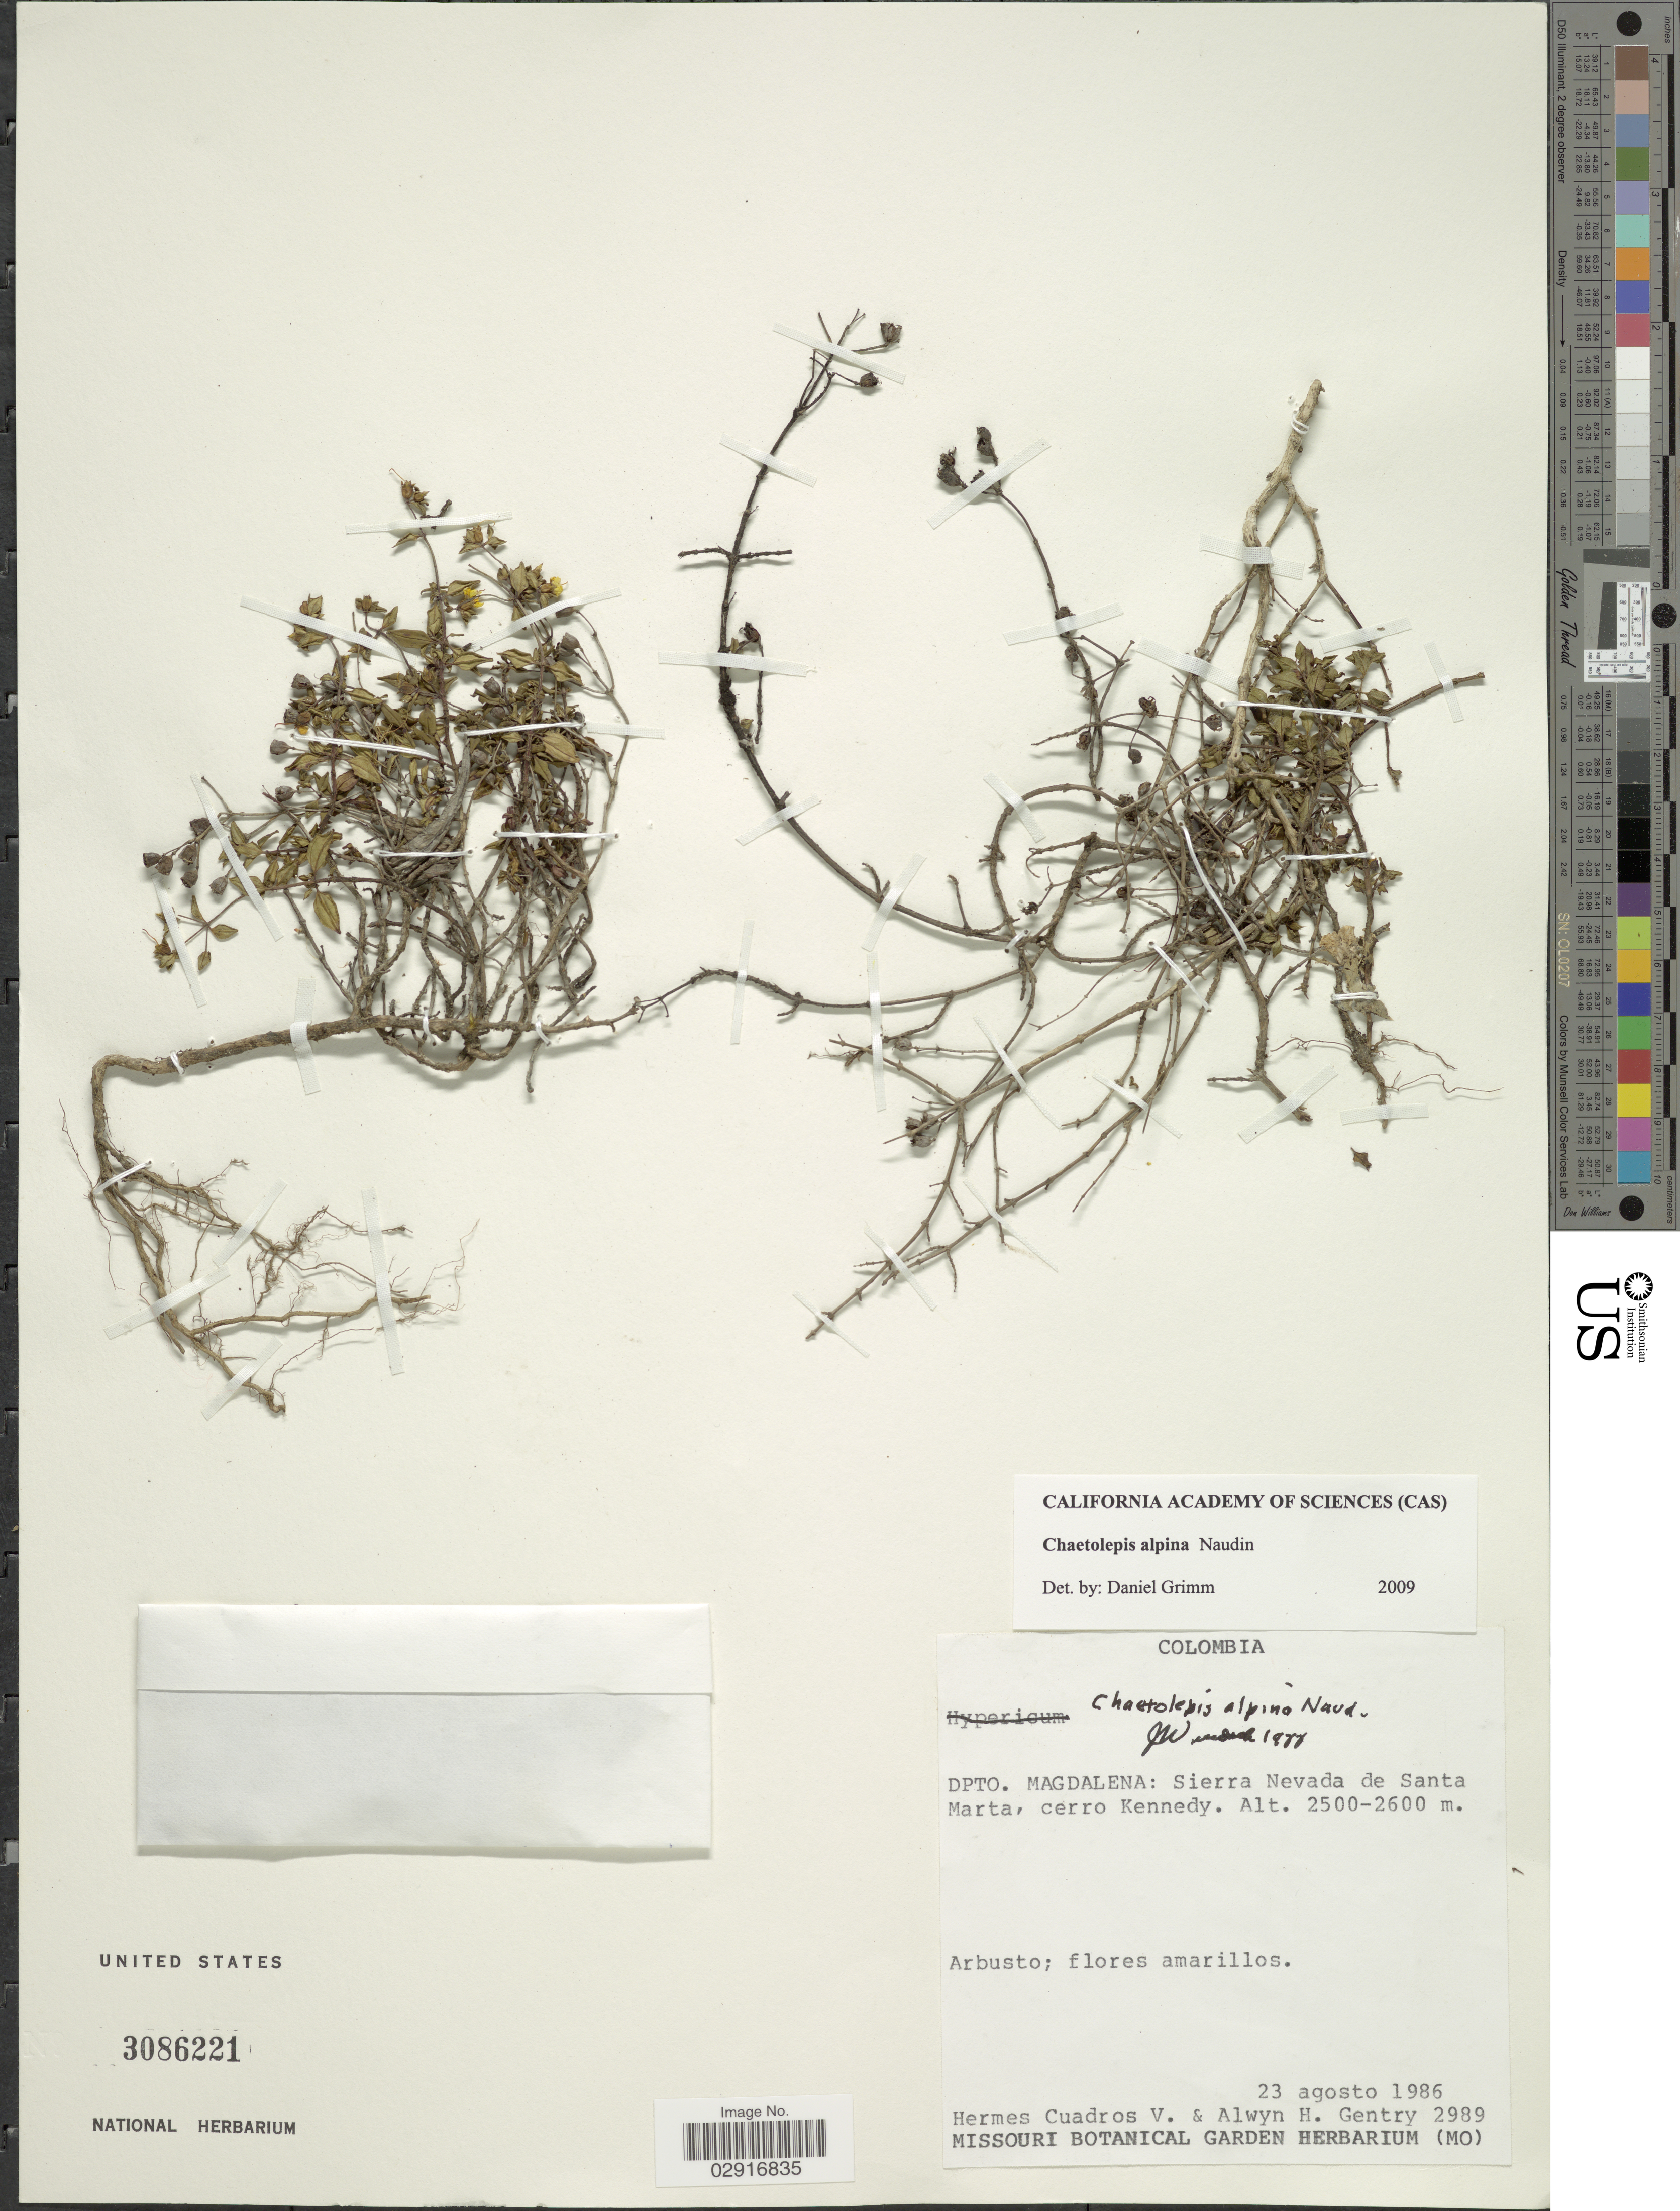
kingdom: Plantae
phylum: Tracheophyta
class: Magnoliopsida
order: Myrtales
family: Melastomataceae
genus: Chaetolepis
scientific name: Chaetolepis alpina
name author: Naudin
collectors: H. Cuadros V. & A. H. Gentry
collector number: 2989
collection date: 1986-08-23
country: Colombia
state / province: Magdalena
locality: Dpto. Magdalena: Sierra Nevada de Santa Marta, cerro Kennedy.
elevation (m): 2500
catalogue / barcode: US 3086221